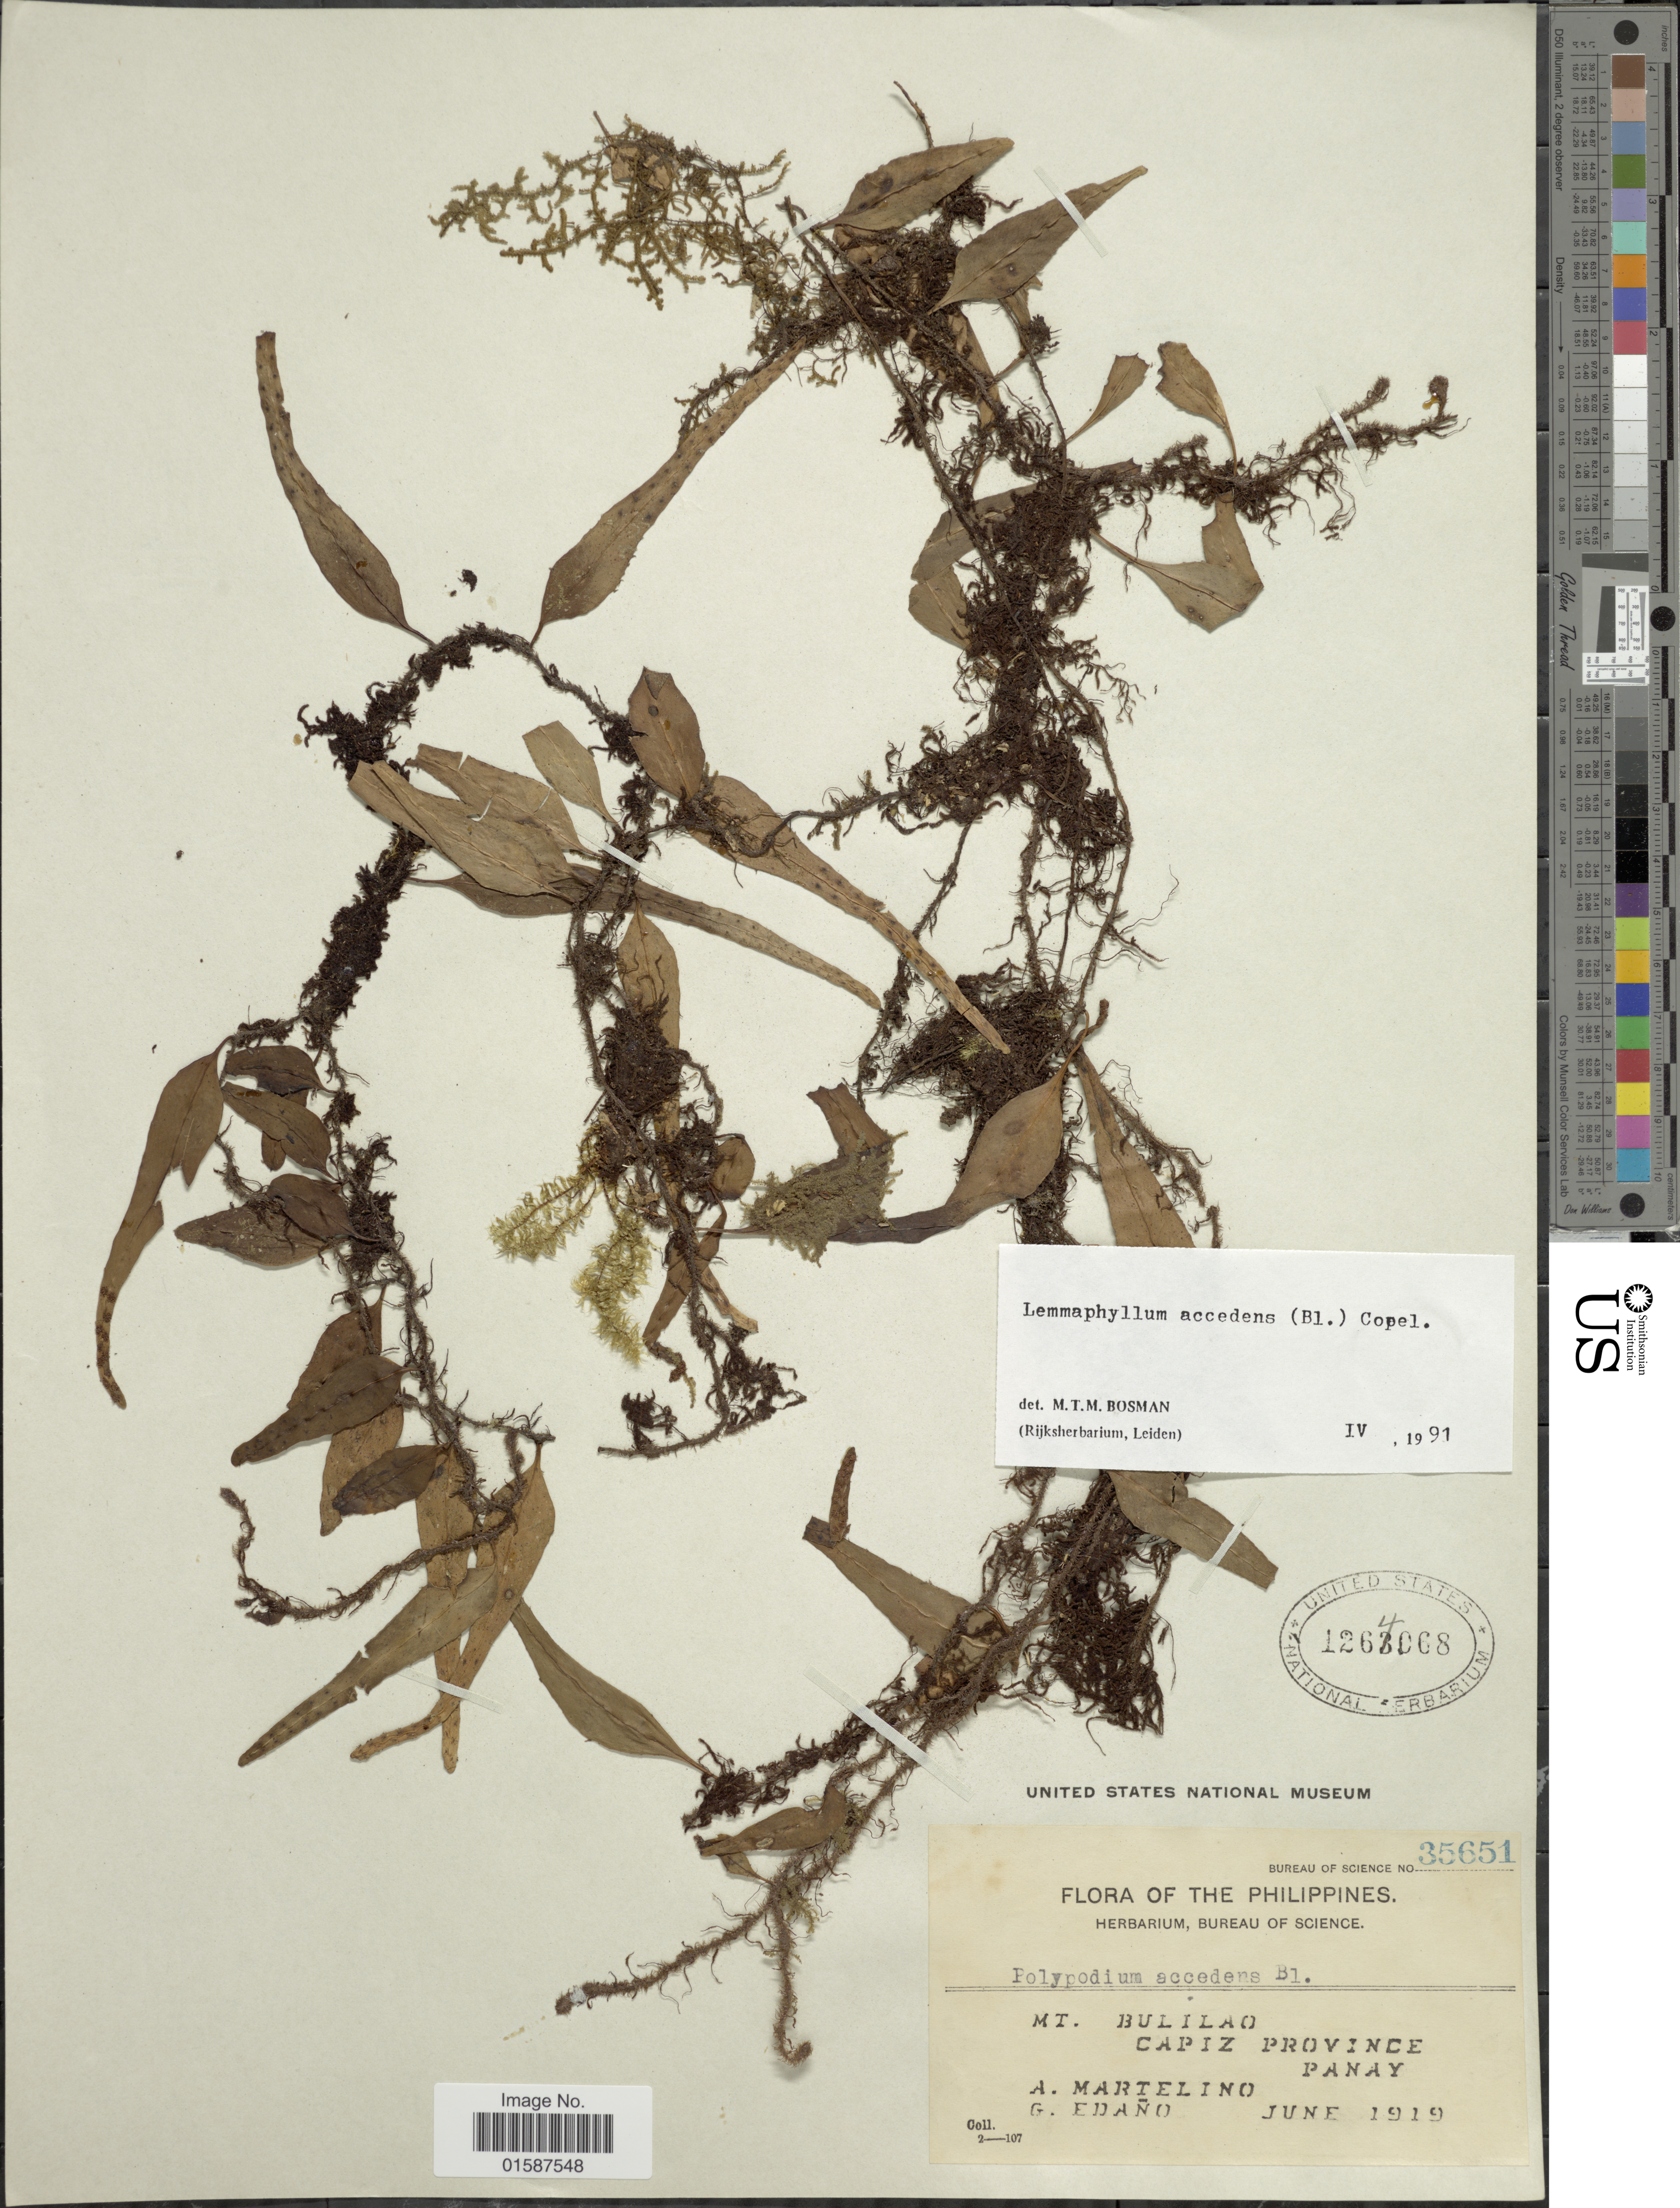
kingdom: Plantae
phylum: Tracheophyta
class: Polypodiopsida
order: Polypodiales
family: Polypodiaceae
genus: Lemmaphyllum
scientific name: Lemmaphyllum accedens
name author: (Blume) Donk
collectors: A. Martelino & G. Edaño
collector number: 35651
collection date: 1919-06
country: Philippines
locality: Mt. Bulilao, Capiz Province, Panay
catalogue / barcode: US 1264068